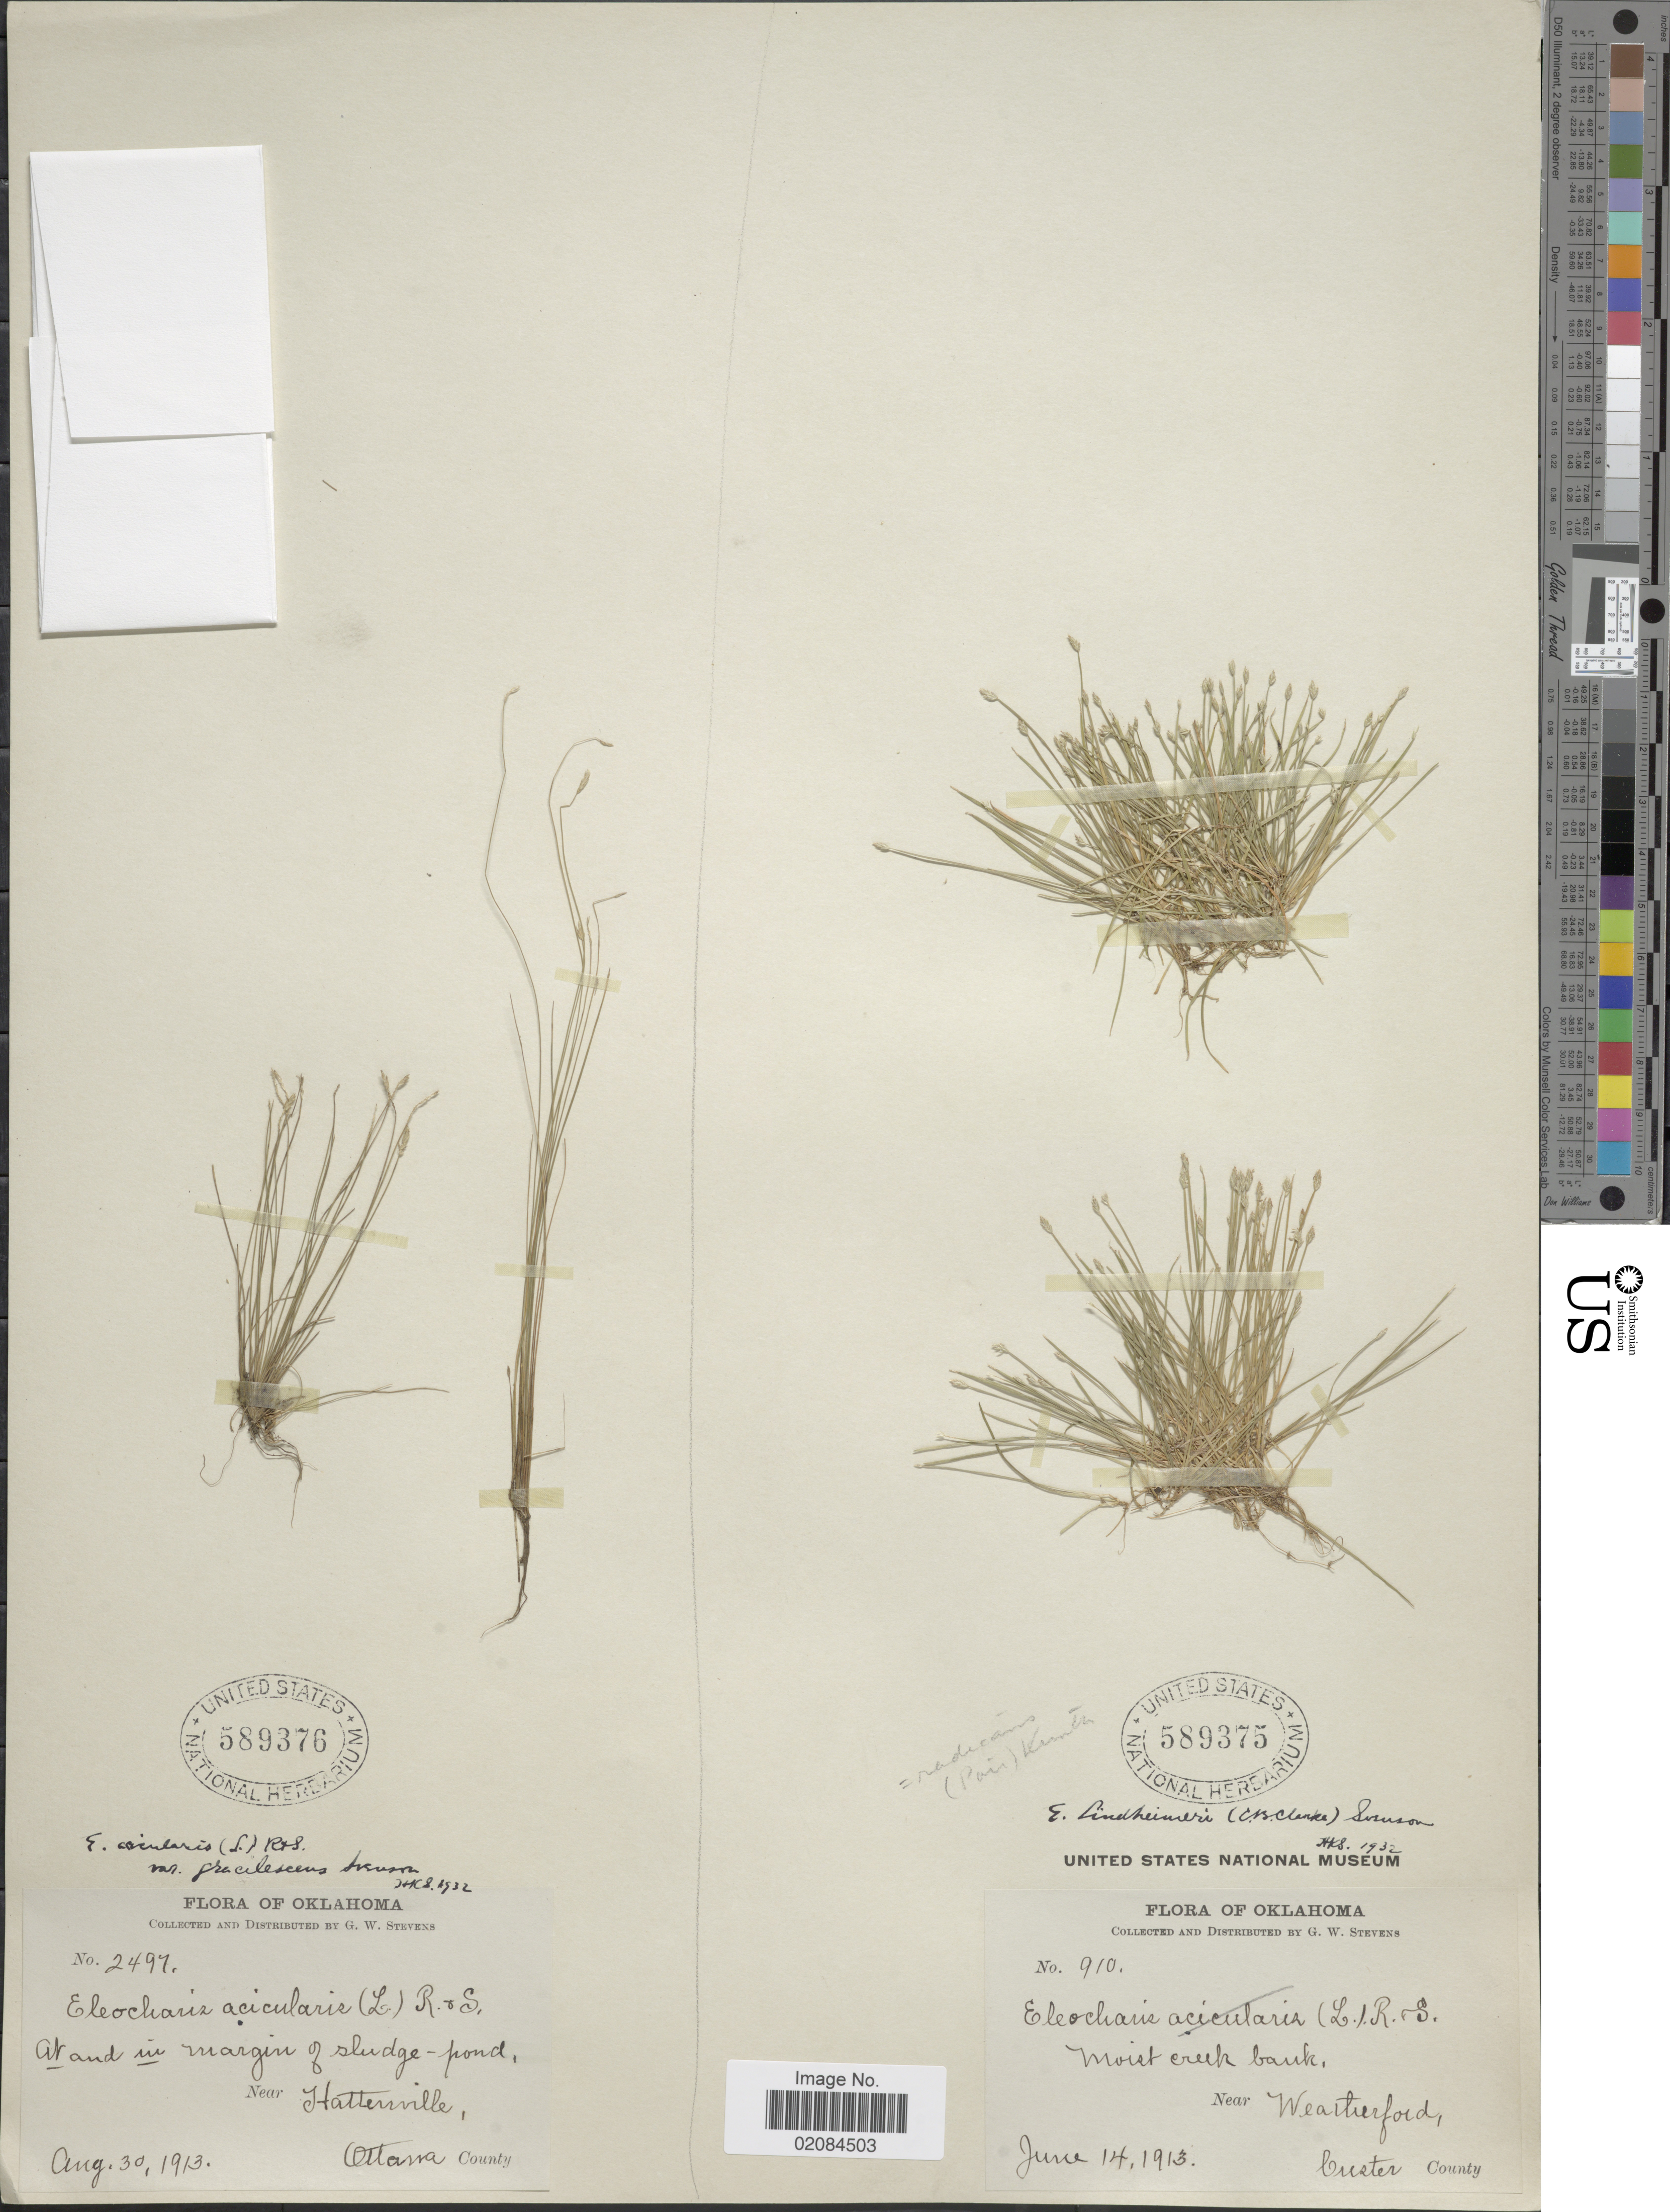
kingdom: Plantae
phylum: Tracheophyta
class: Liliopsida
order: Poales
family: Cyperaceae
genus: Eleocharis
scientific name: Eleocharis radicans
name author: (A. Dietrich) Kunth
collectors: G. W. Stevens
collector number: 910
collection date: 1913-06-14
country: United States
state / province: Oklahoma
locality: Near Weatherford, Custer County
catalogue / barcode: US 589375-2